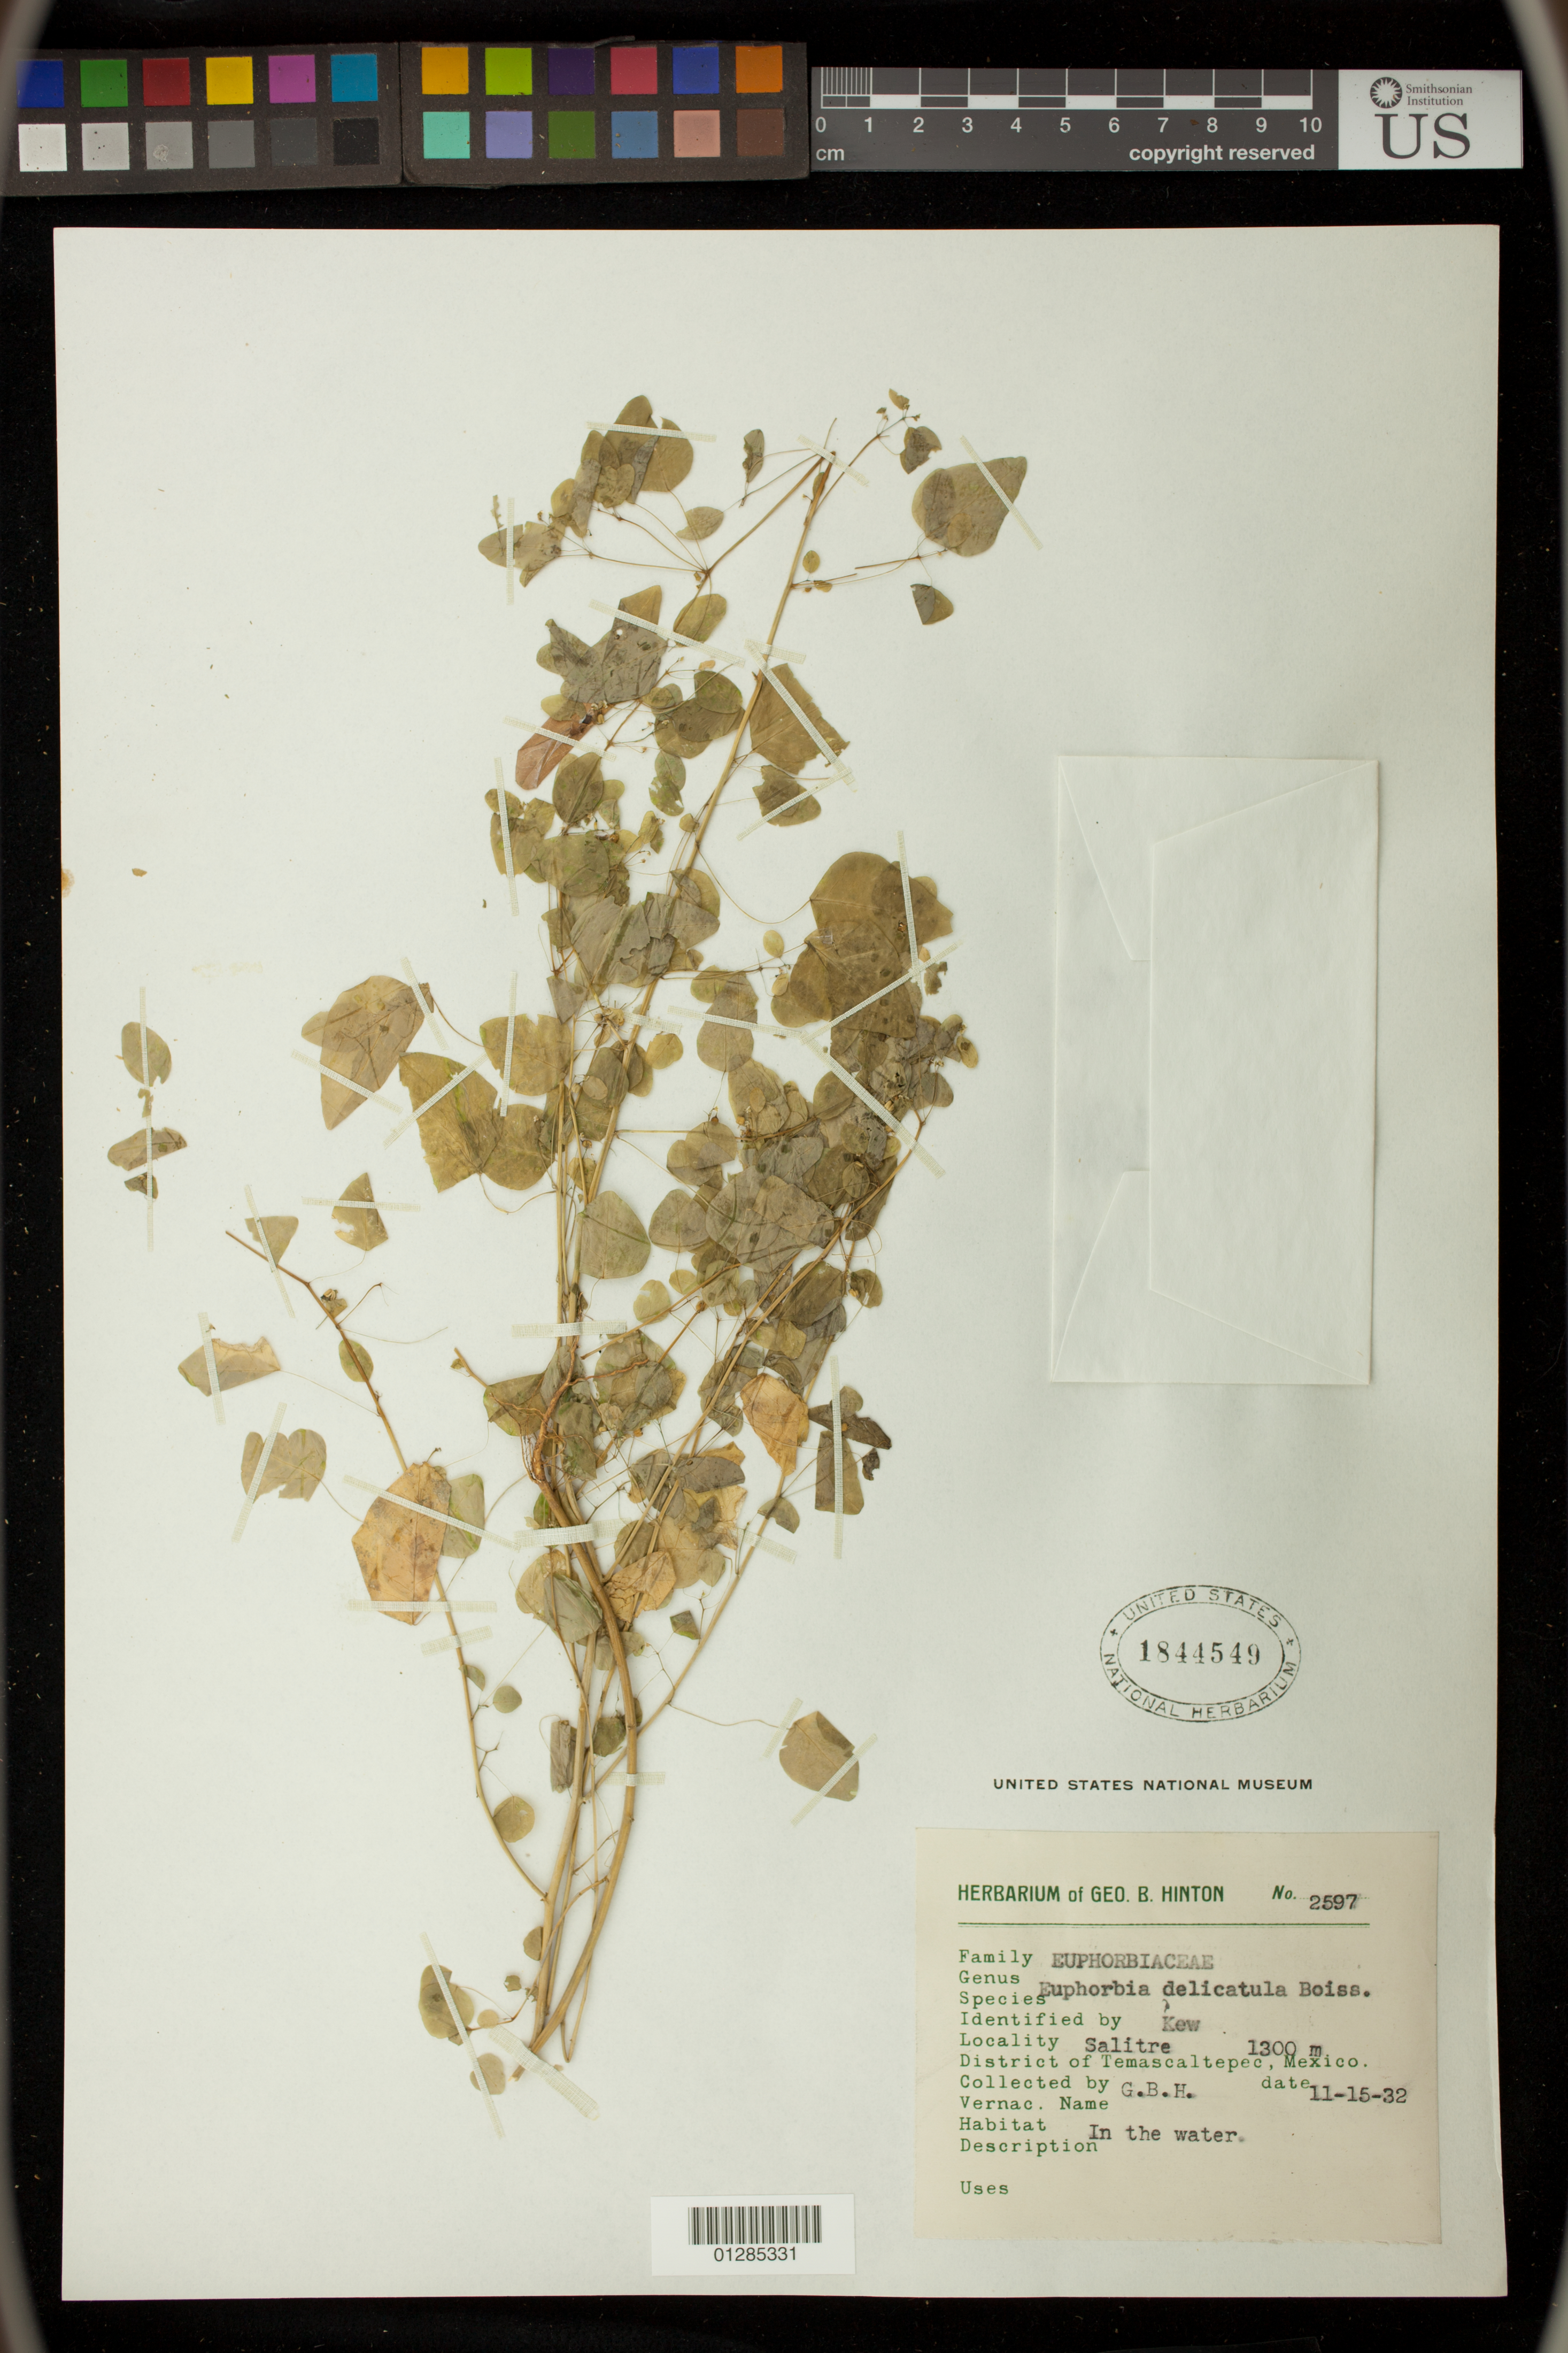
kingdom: Plantae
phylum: Tracheophyta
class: Magnoliopsida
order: Malpighiales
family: Euphorbiaceae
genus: Euphorbia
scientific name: Euphorbia delicatula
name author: Boiss.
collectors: G. B. Hinton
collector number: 2597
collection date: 1932-11-15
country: Mexico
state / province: México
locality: Salitre, District of Temascaltepec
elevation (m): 1300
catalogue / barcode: US 1844549